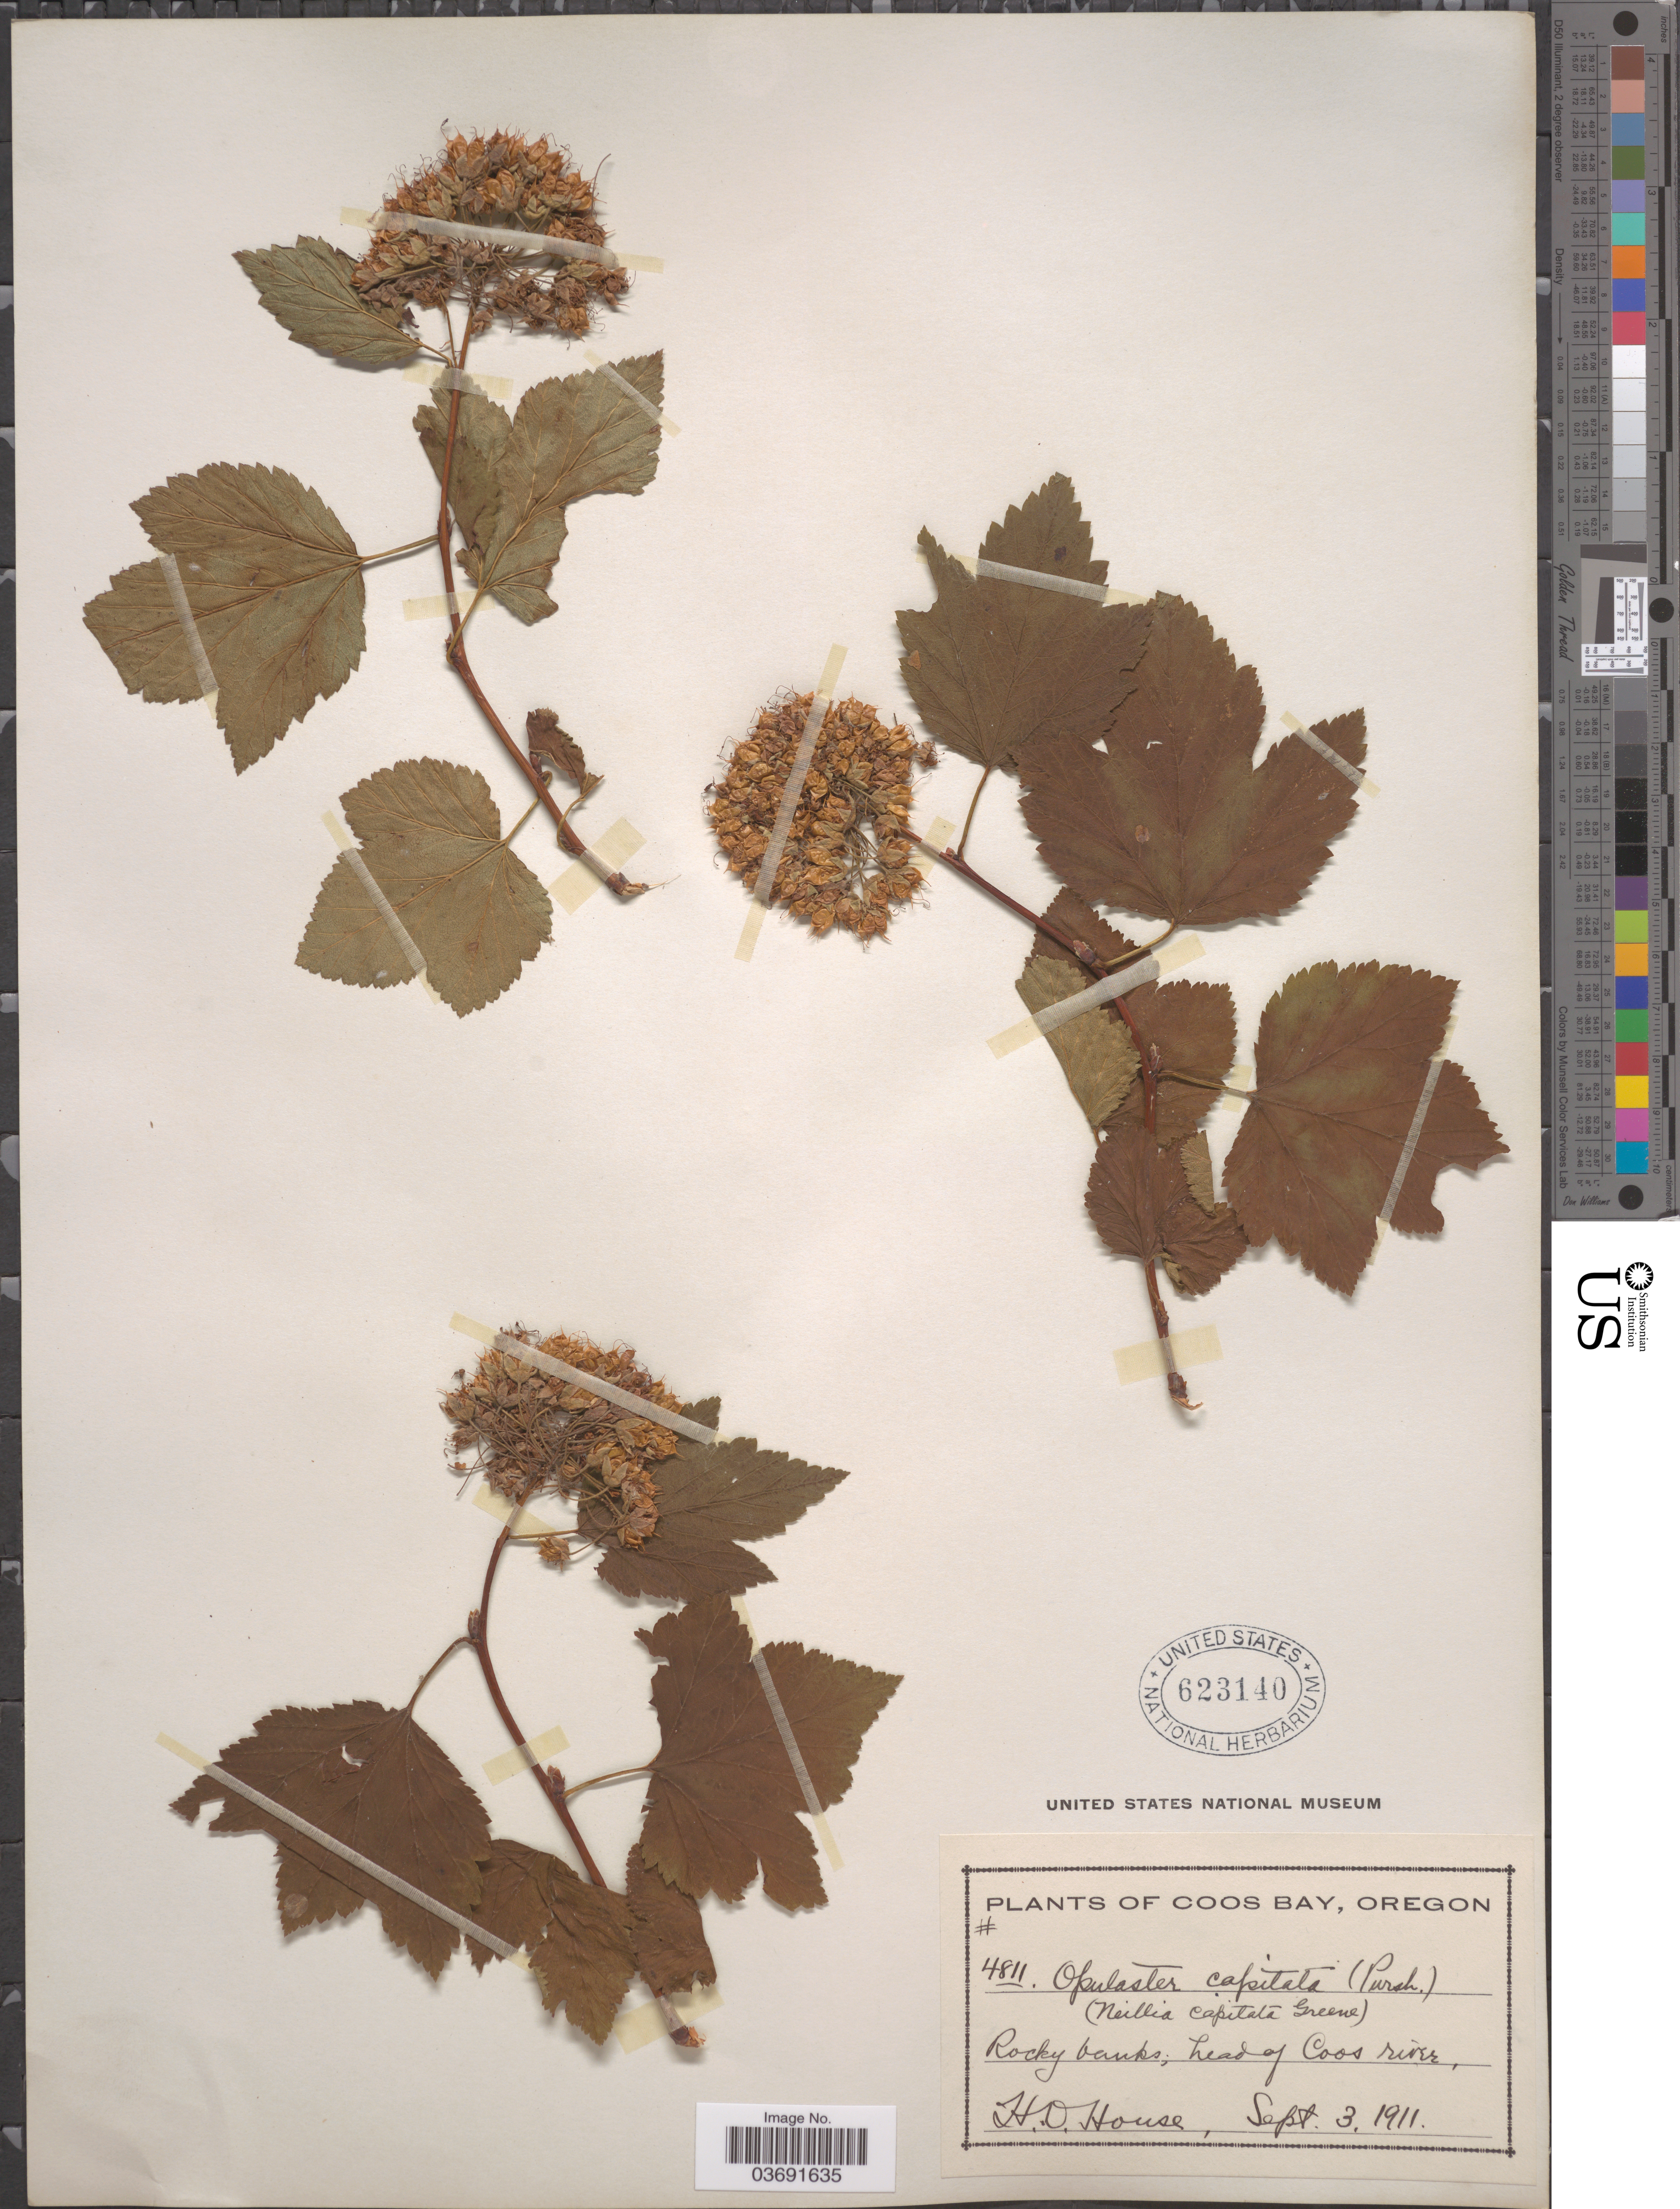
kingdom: Plantae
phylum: Tracheophyta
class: Magnoliopsida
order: Rosales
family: Rosaceae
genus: Physocarpus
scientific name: Physocarpus capitatus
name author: (Pursh) Kuntze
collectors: H. D. House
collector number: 4811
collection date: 1911-09-03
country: United States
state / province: Oregon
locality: Head of Coos river. Coos Bay.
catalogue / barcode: US 623140